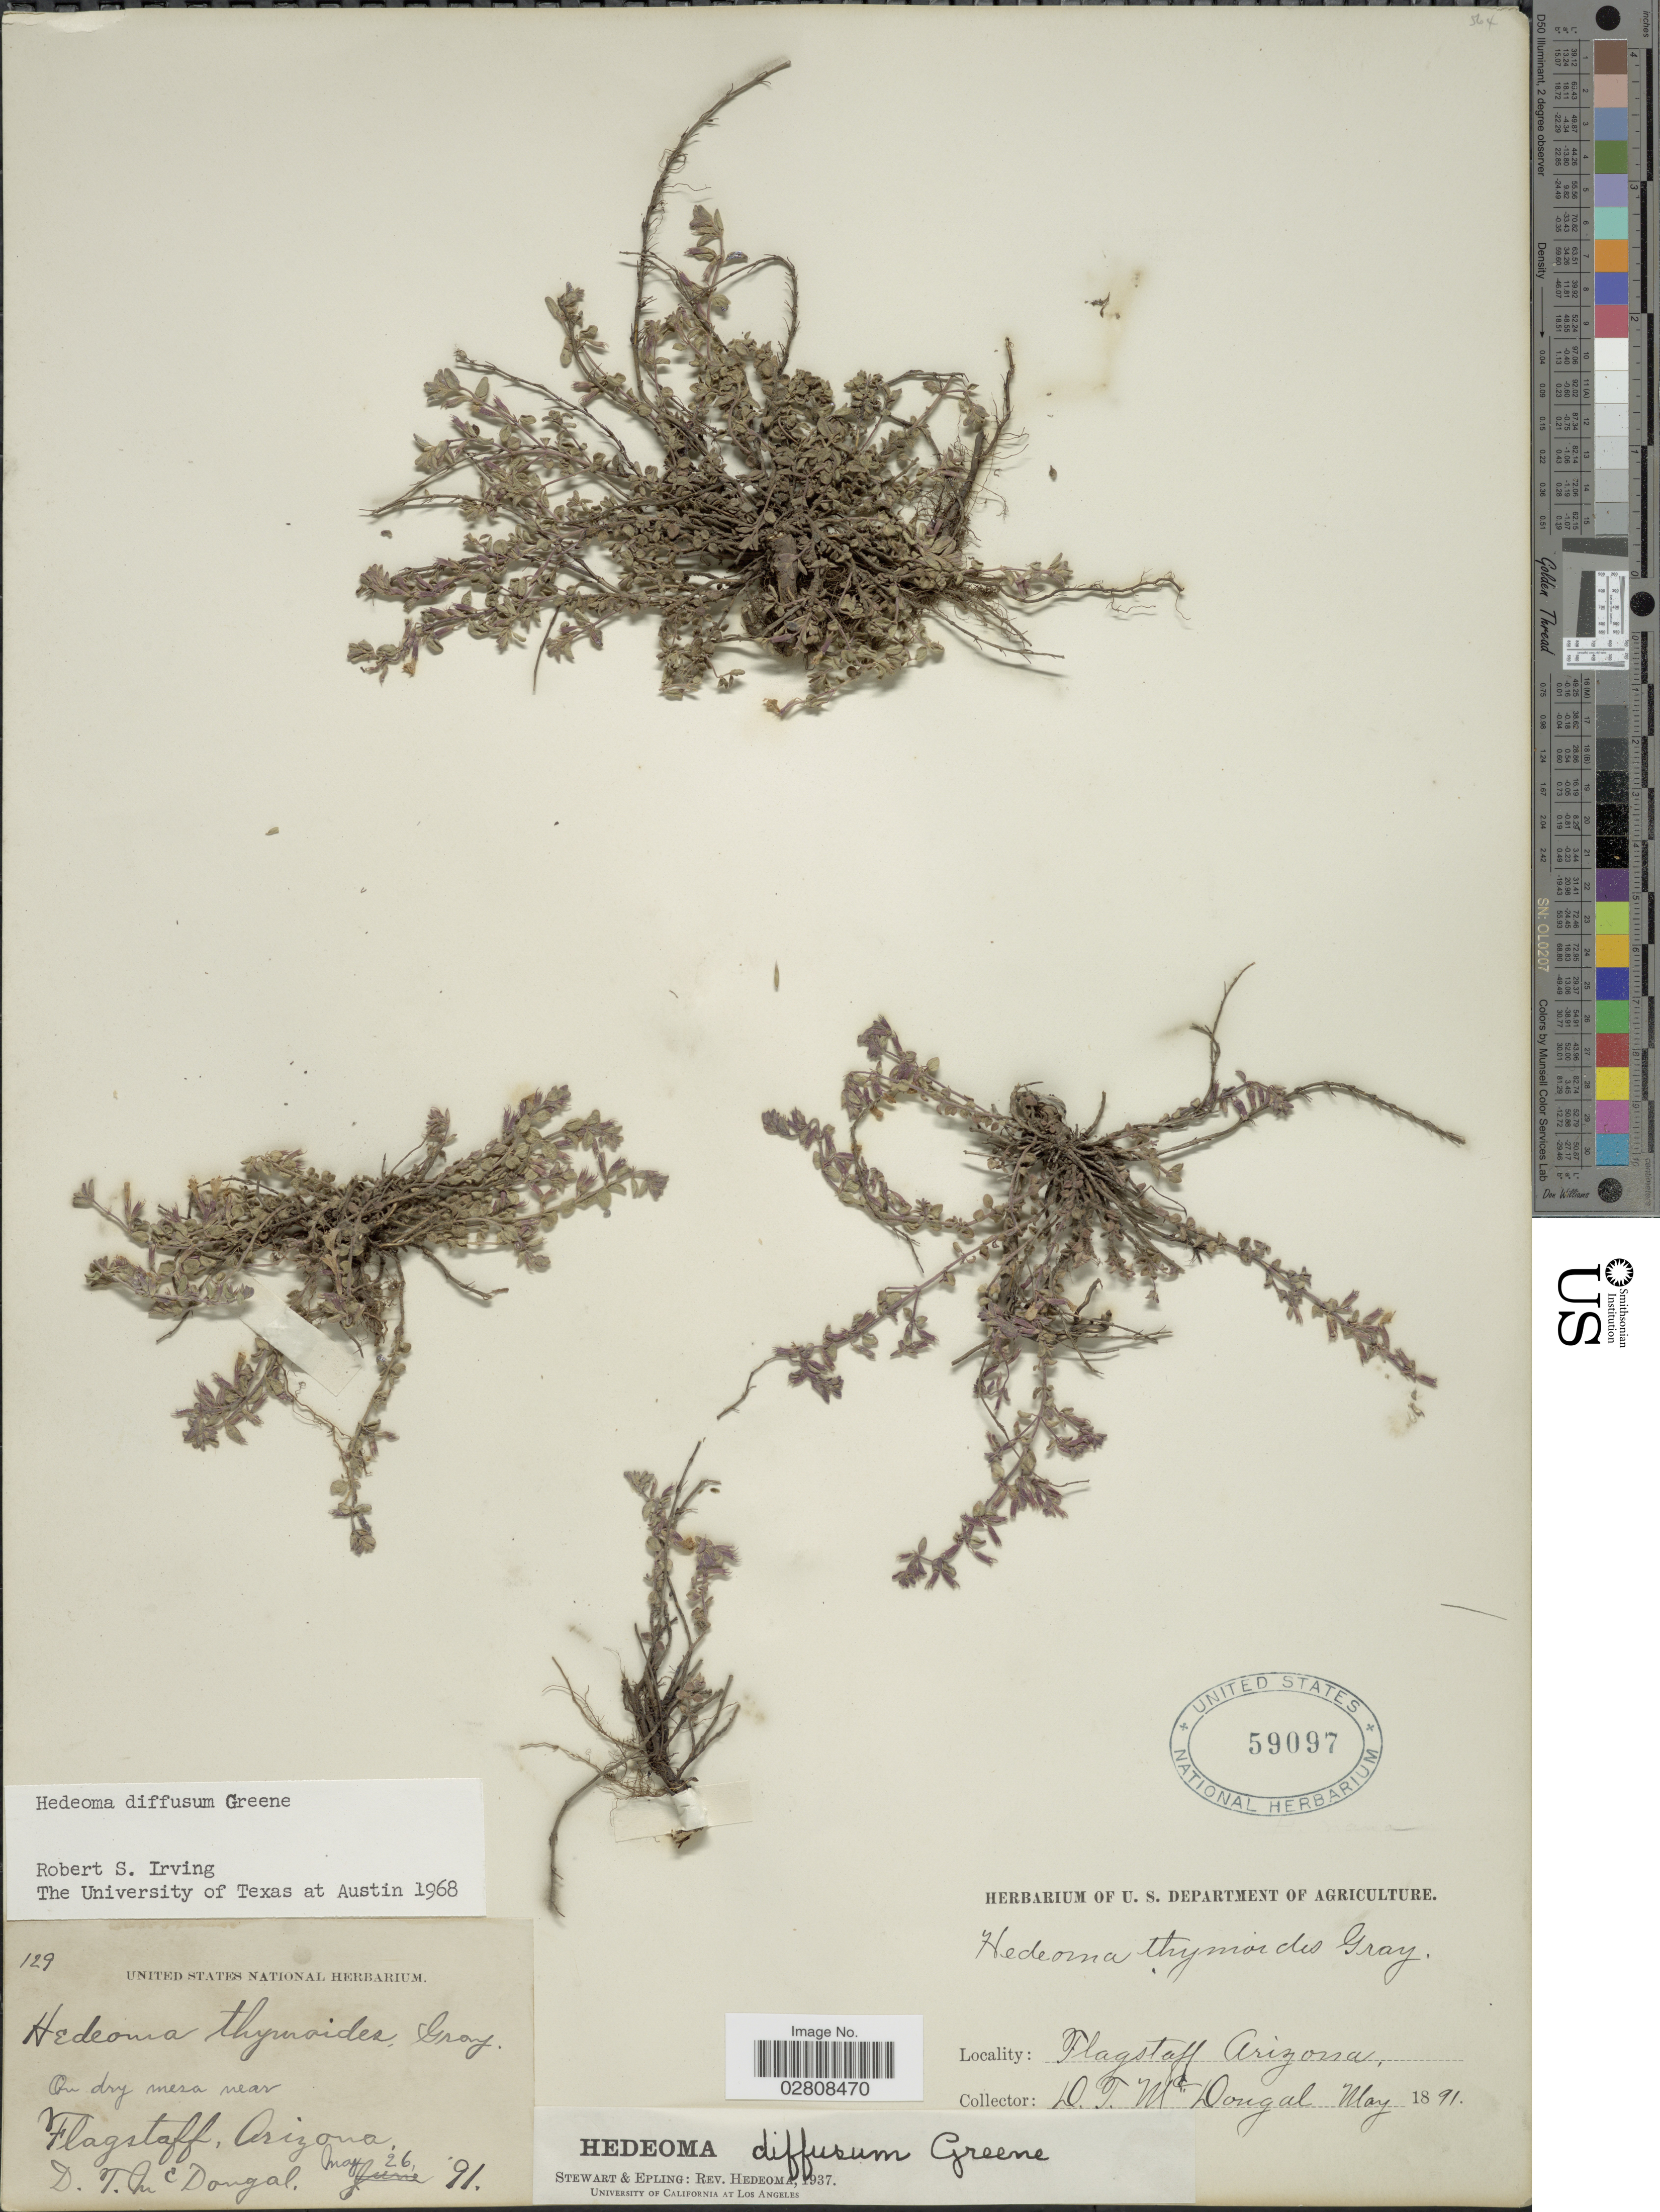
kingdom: Plantae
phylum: Tracheophyta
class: Magnoliopsida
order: Lamiales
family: Lamiaceae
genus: Hedeoma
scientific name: Hedeoma diffusa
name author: Greene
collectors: D. T. MacDougal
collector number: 129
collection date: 1891-05-26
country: United States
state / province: Arizona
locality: On dry meza near Flagstaff.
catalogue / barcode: US 59097